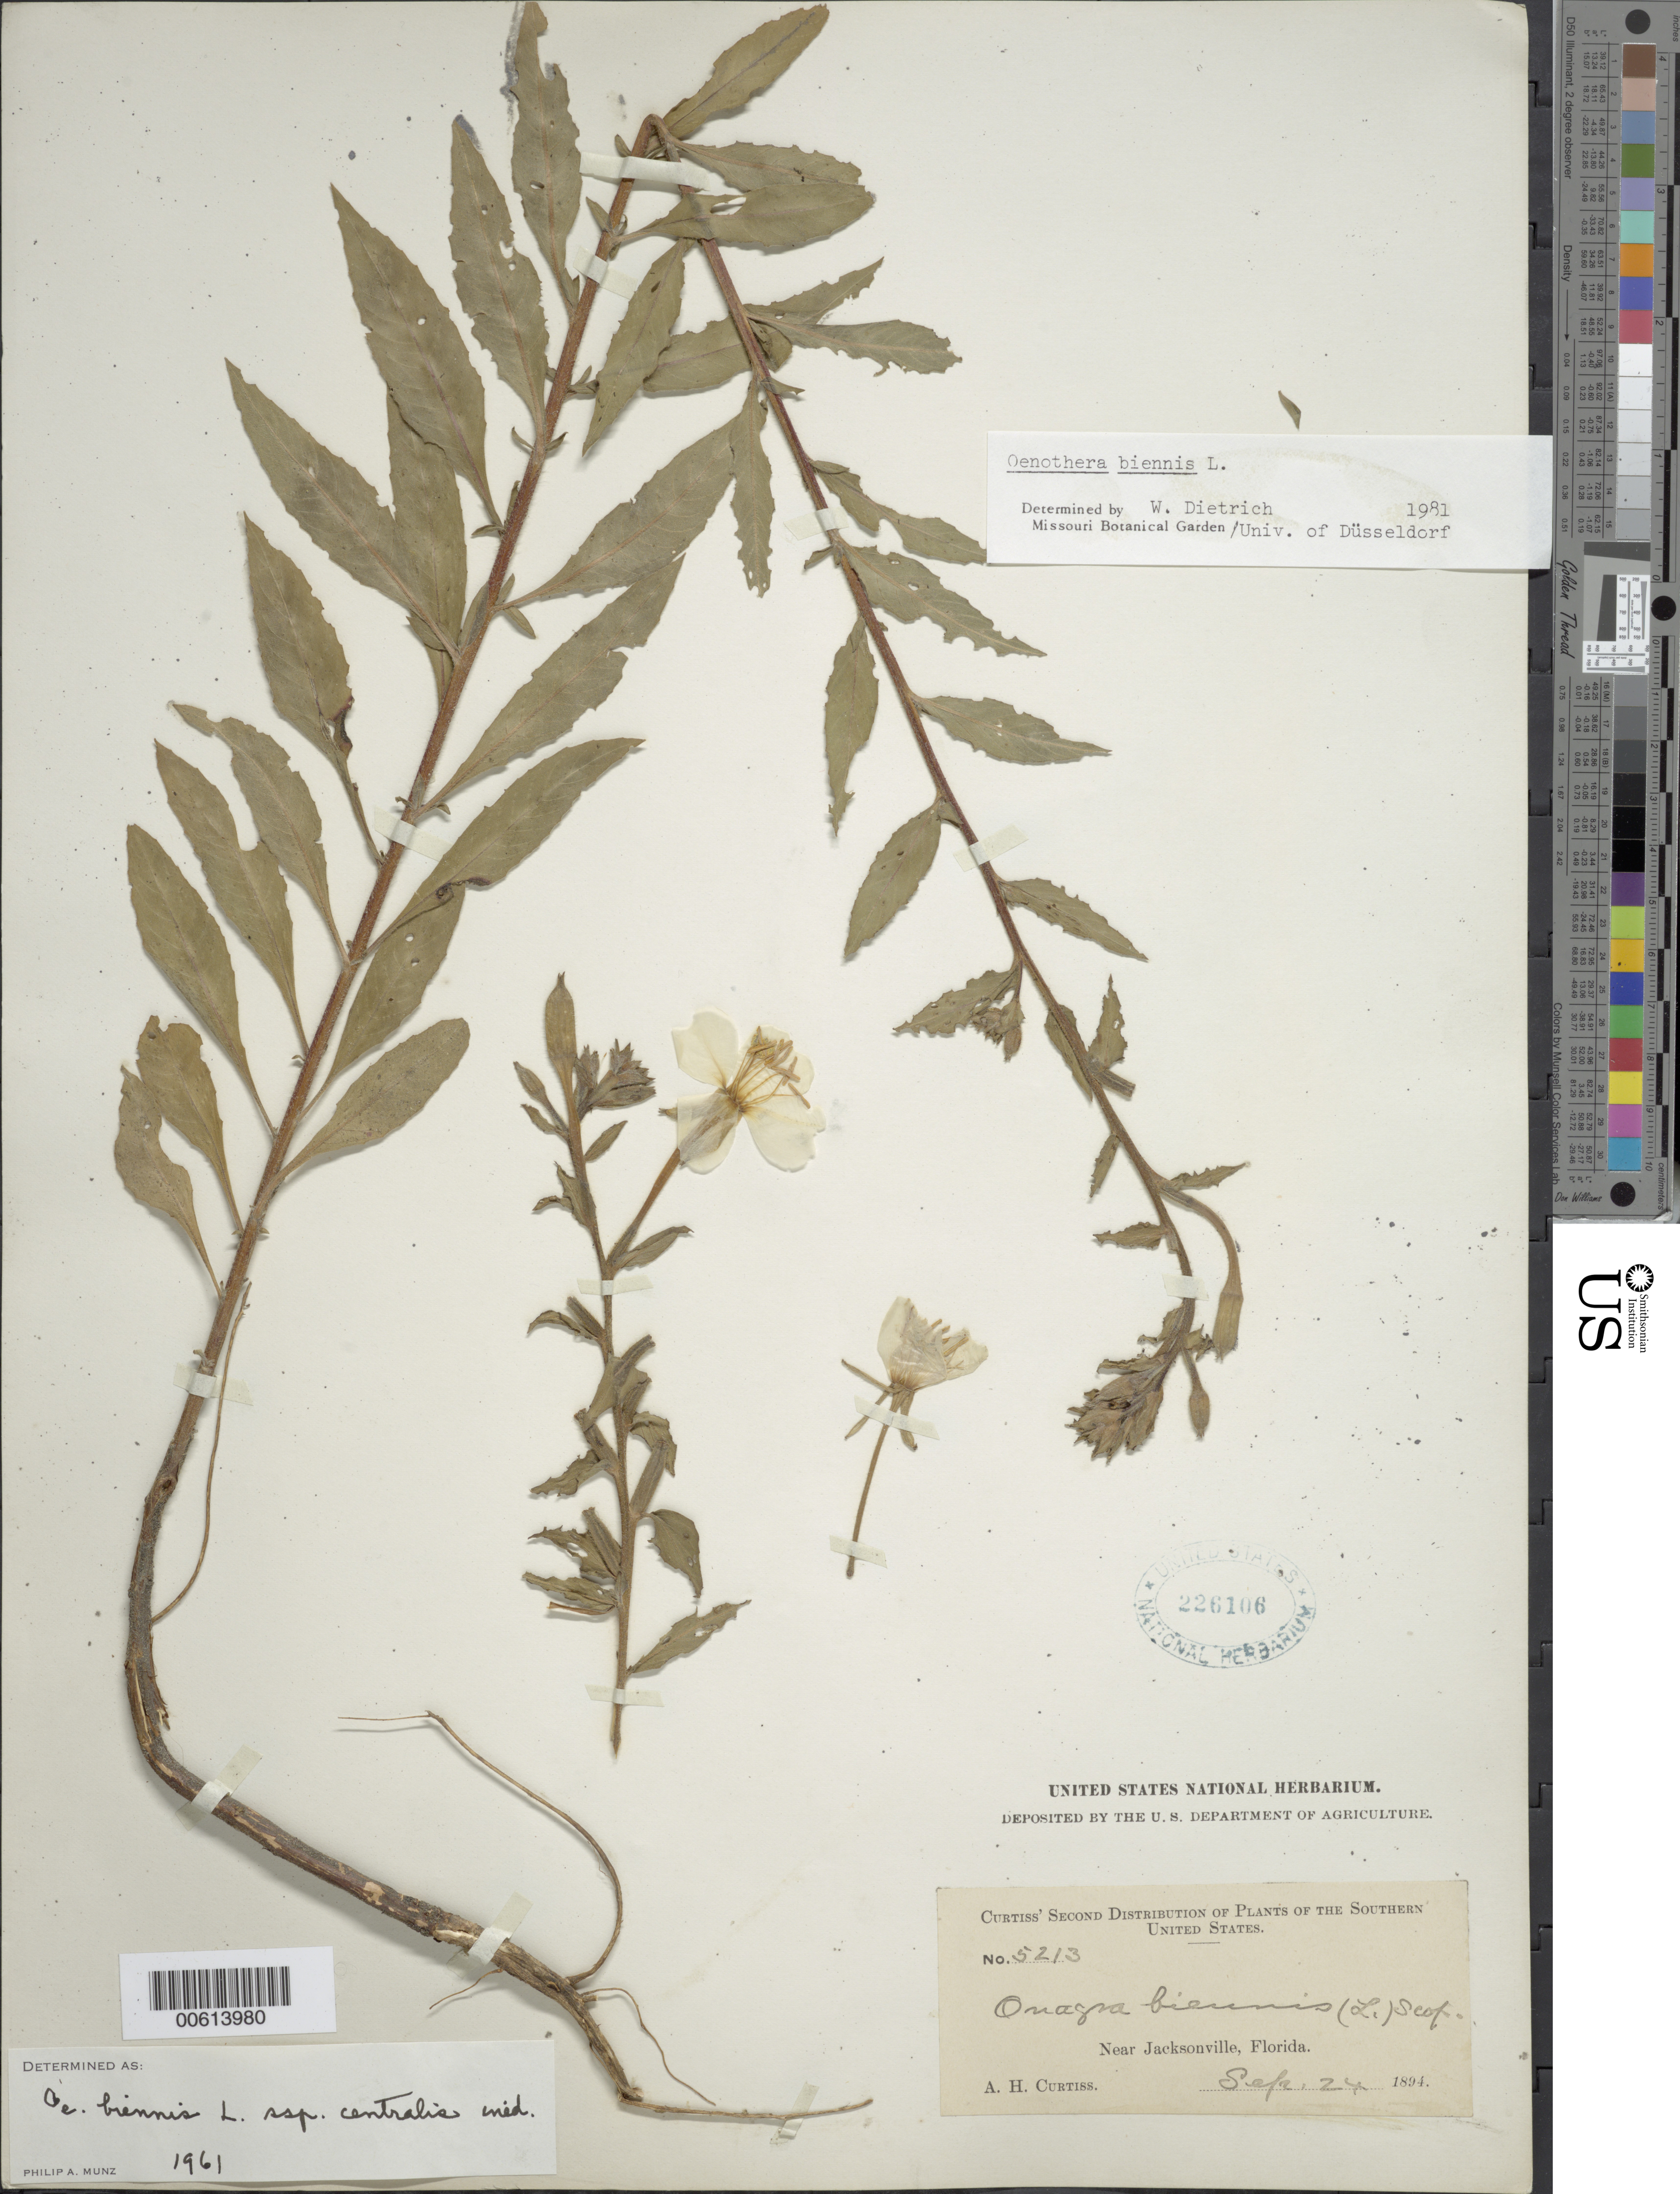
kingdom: Plantae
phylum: Tracheophyta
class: Magnoliopsida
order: Myrtales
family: Onagraceae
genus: Oenothera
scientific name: Oenothera biennis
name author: L.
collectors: A. H. Curtiss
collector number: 5213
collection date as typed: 24 Sep 1894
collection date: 1894-09-24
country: United States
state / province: Florida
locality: Near Jacksonville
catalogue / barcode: US 226106